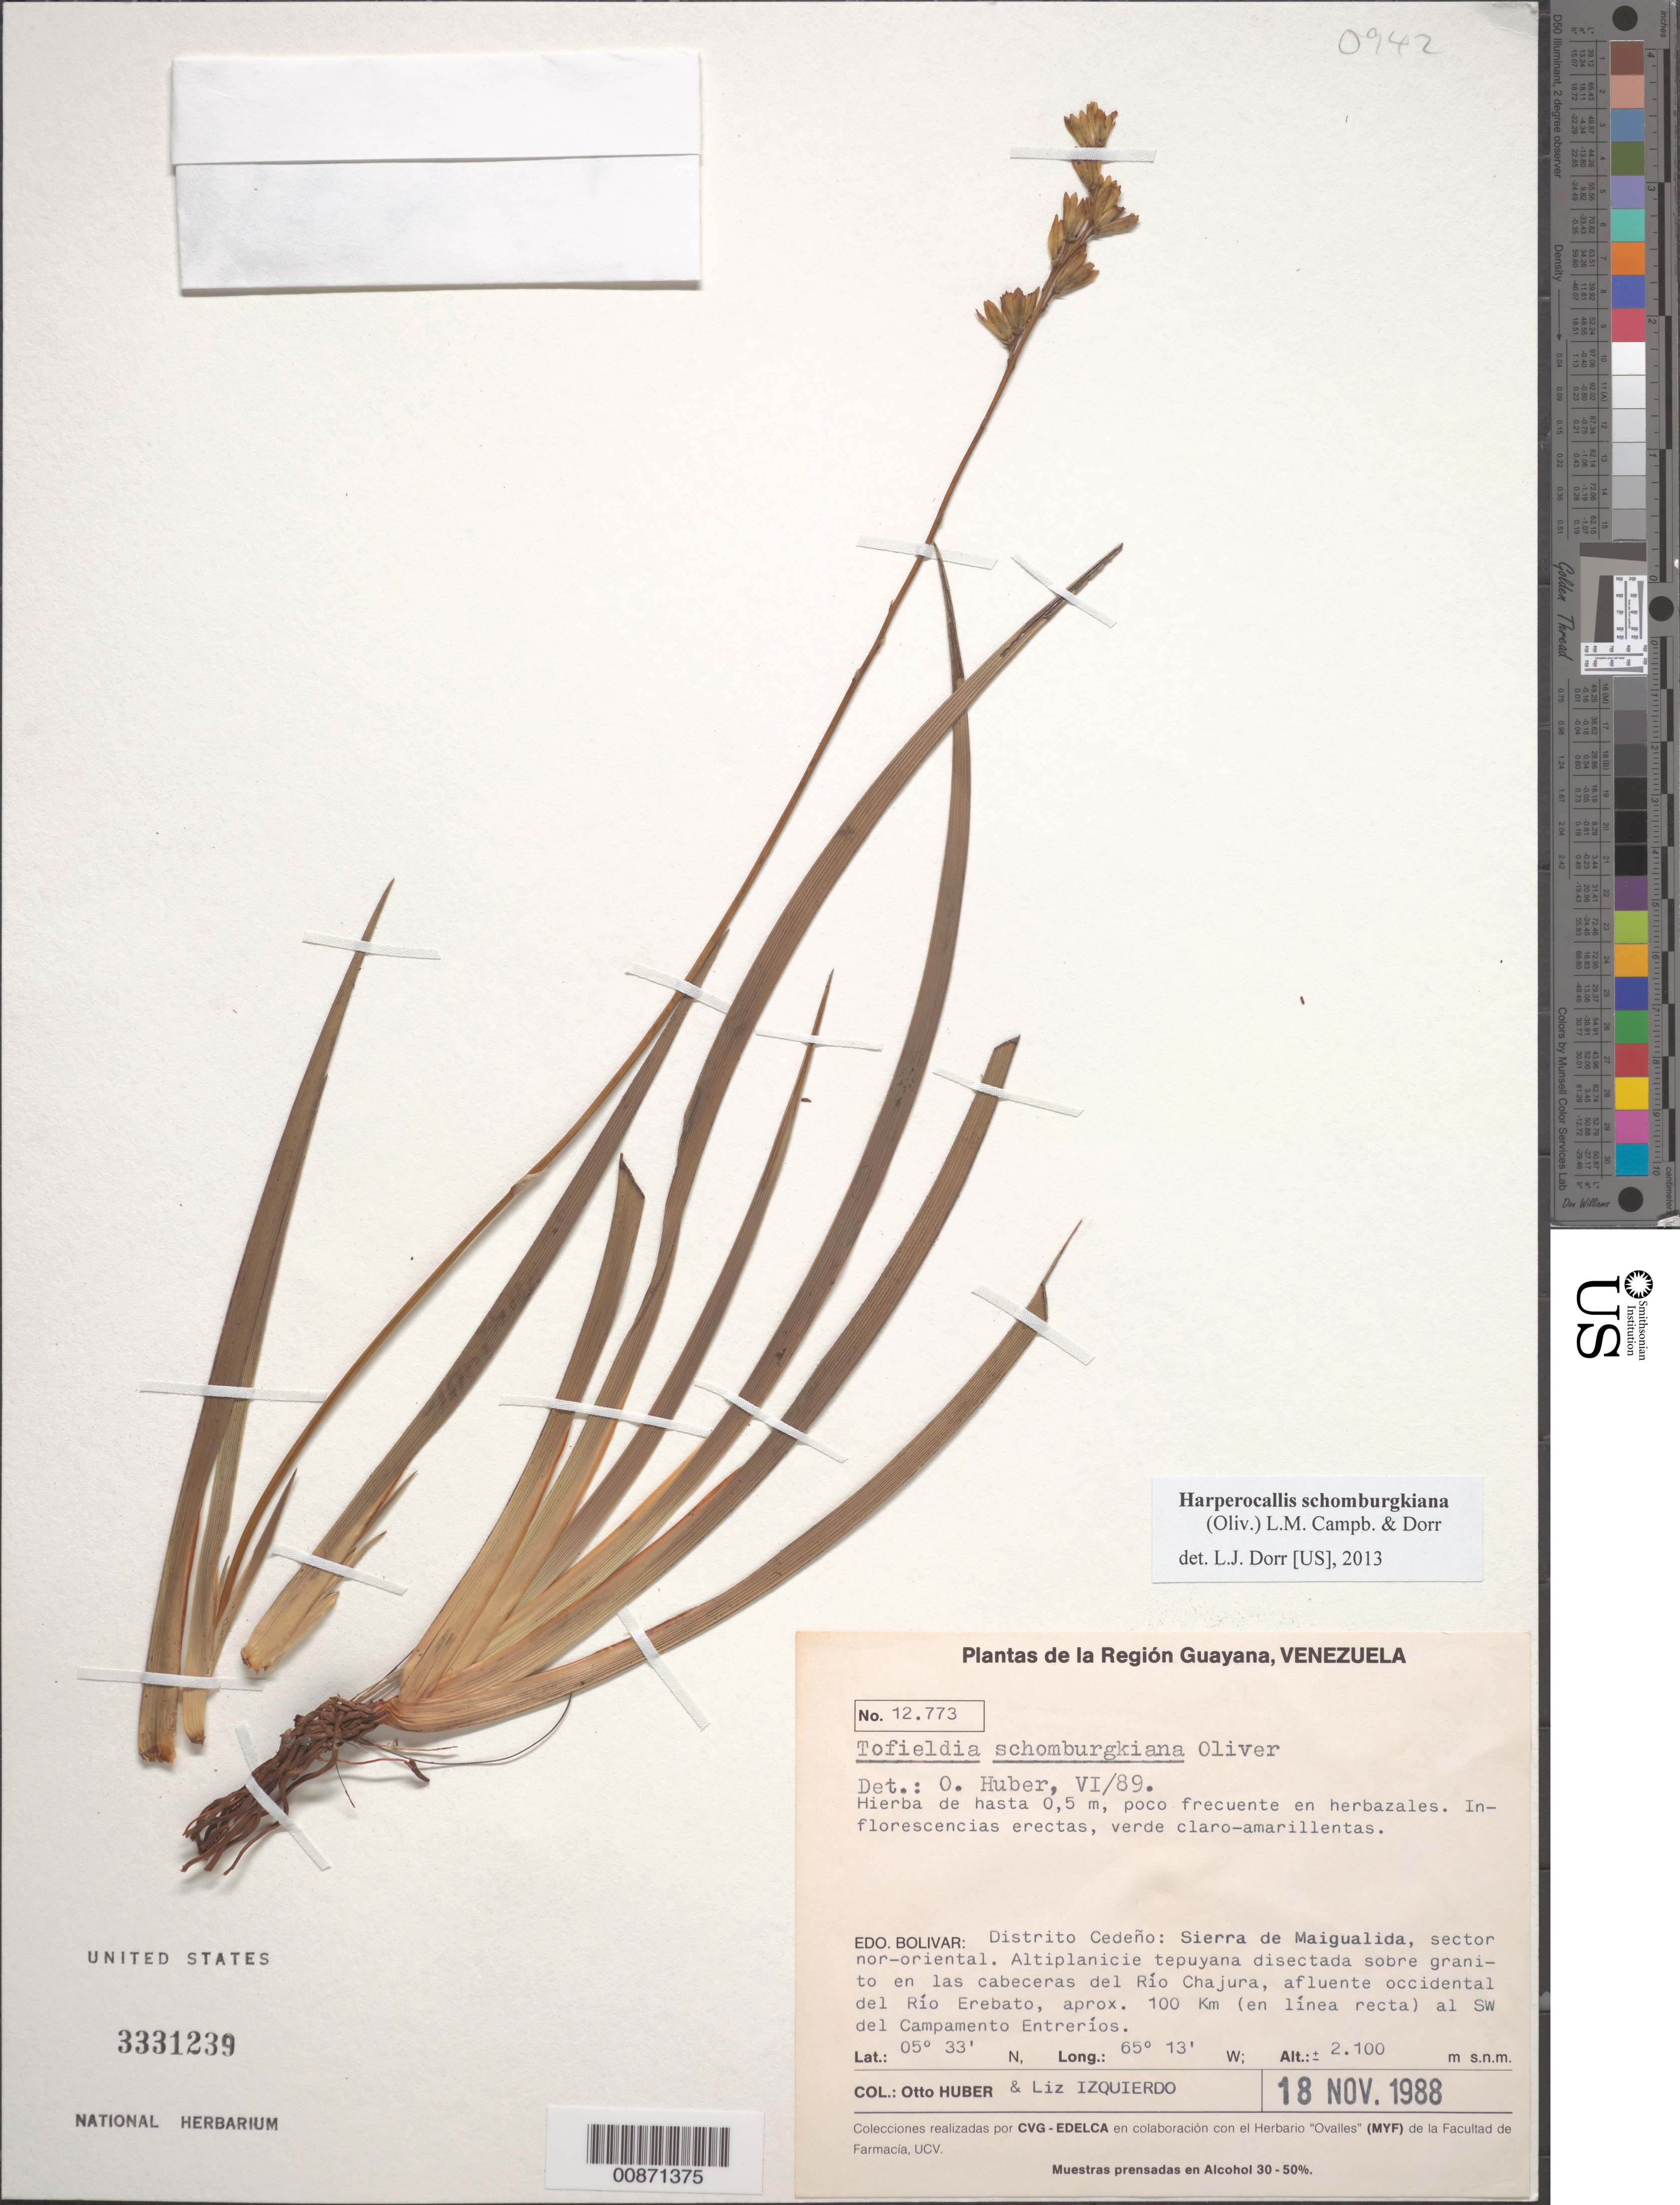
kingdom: Plantae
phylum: Tracheophyta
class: Liliopsida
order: Alismatales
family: Tofieldiaceae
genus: Harperocallis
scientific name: Harperocallis schomburgkiana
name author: (Oliv.) L.M. Campb. & Dorr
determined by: Dorr, L. J., (BOT), Smithsonian Institution - National Museum of Natural History (UNITED STATES)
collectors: O. Huber & L. Izquierdo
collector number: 12773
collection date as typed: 18-Nov-88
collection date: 1988-11-18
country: Venezuela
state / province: Bolívar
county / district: Cedeño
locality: Sierra de Maigualida, sector nor-oriental, cabeceras del Río Chajura, afluente occidental del Río Erebato, aprox. 100 km al SW del Campamento EntreRíos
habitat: Herbazales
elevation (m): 2100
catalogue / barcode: US 3331239